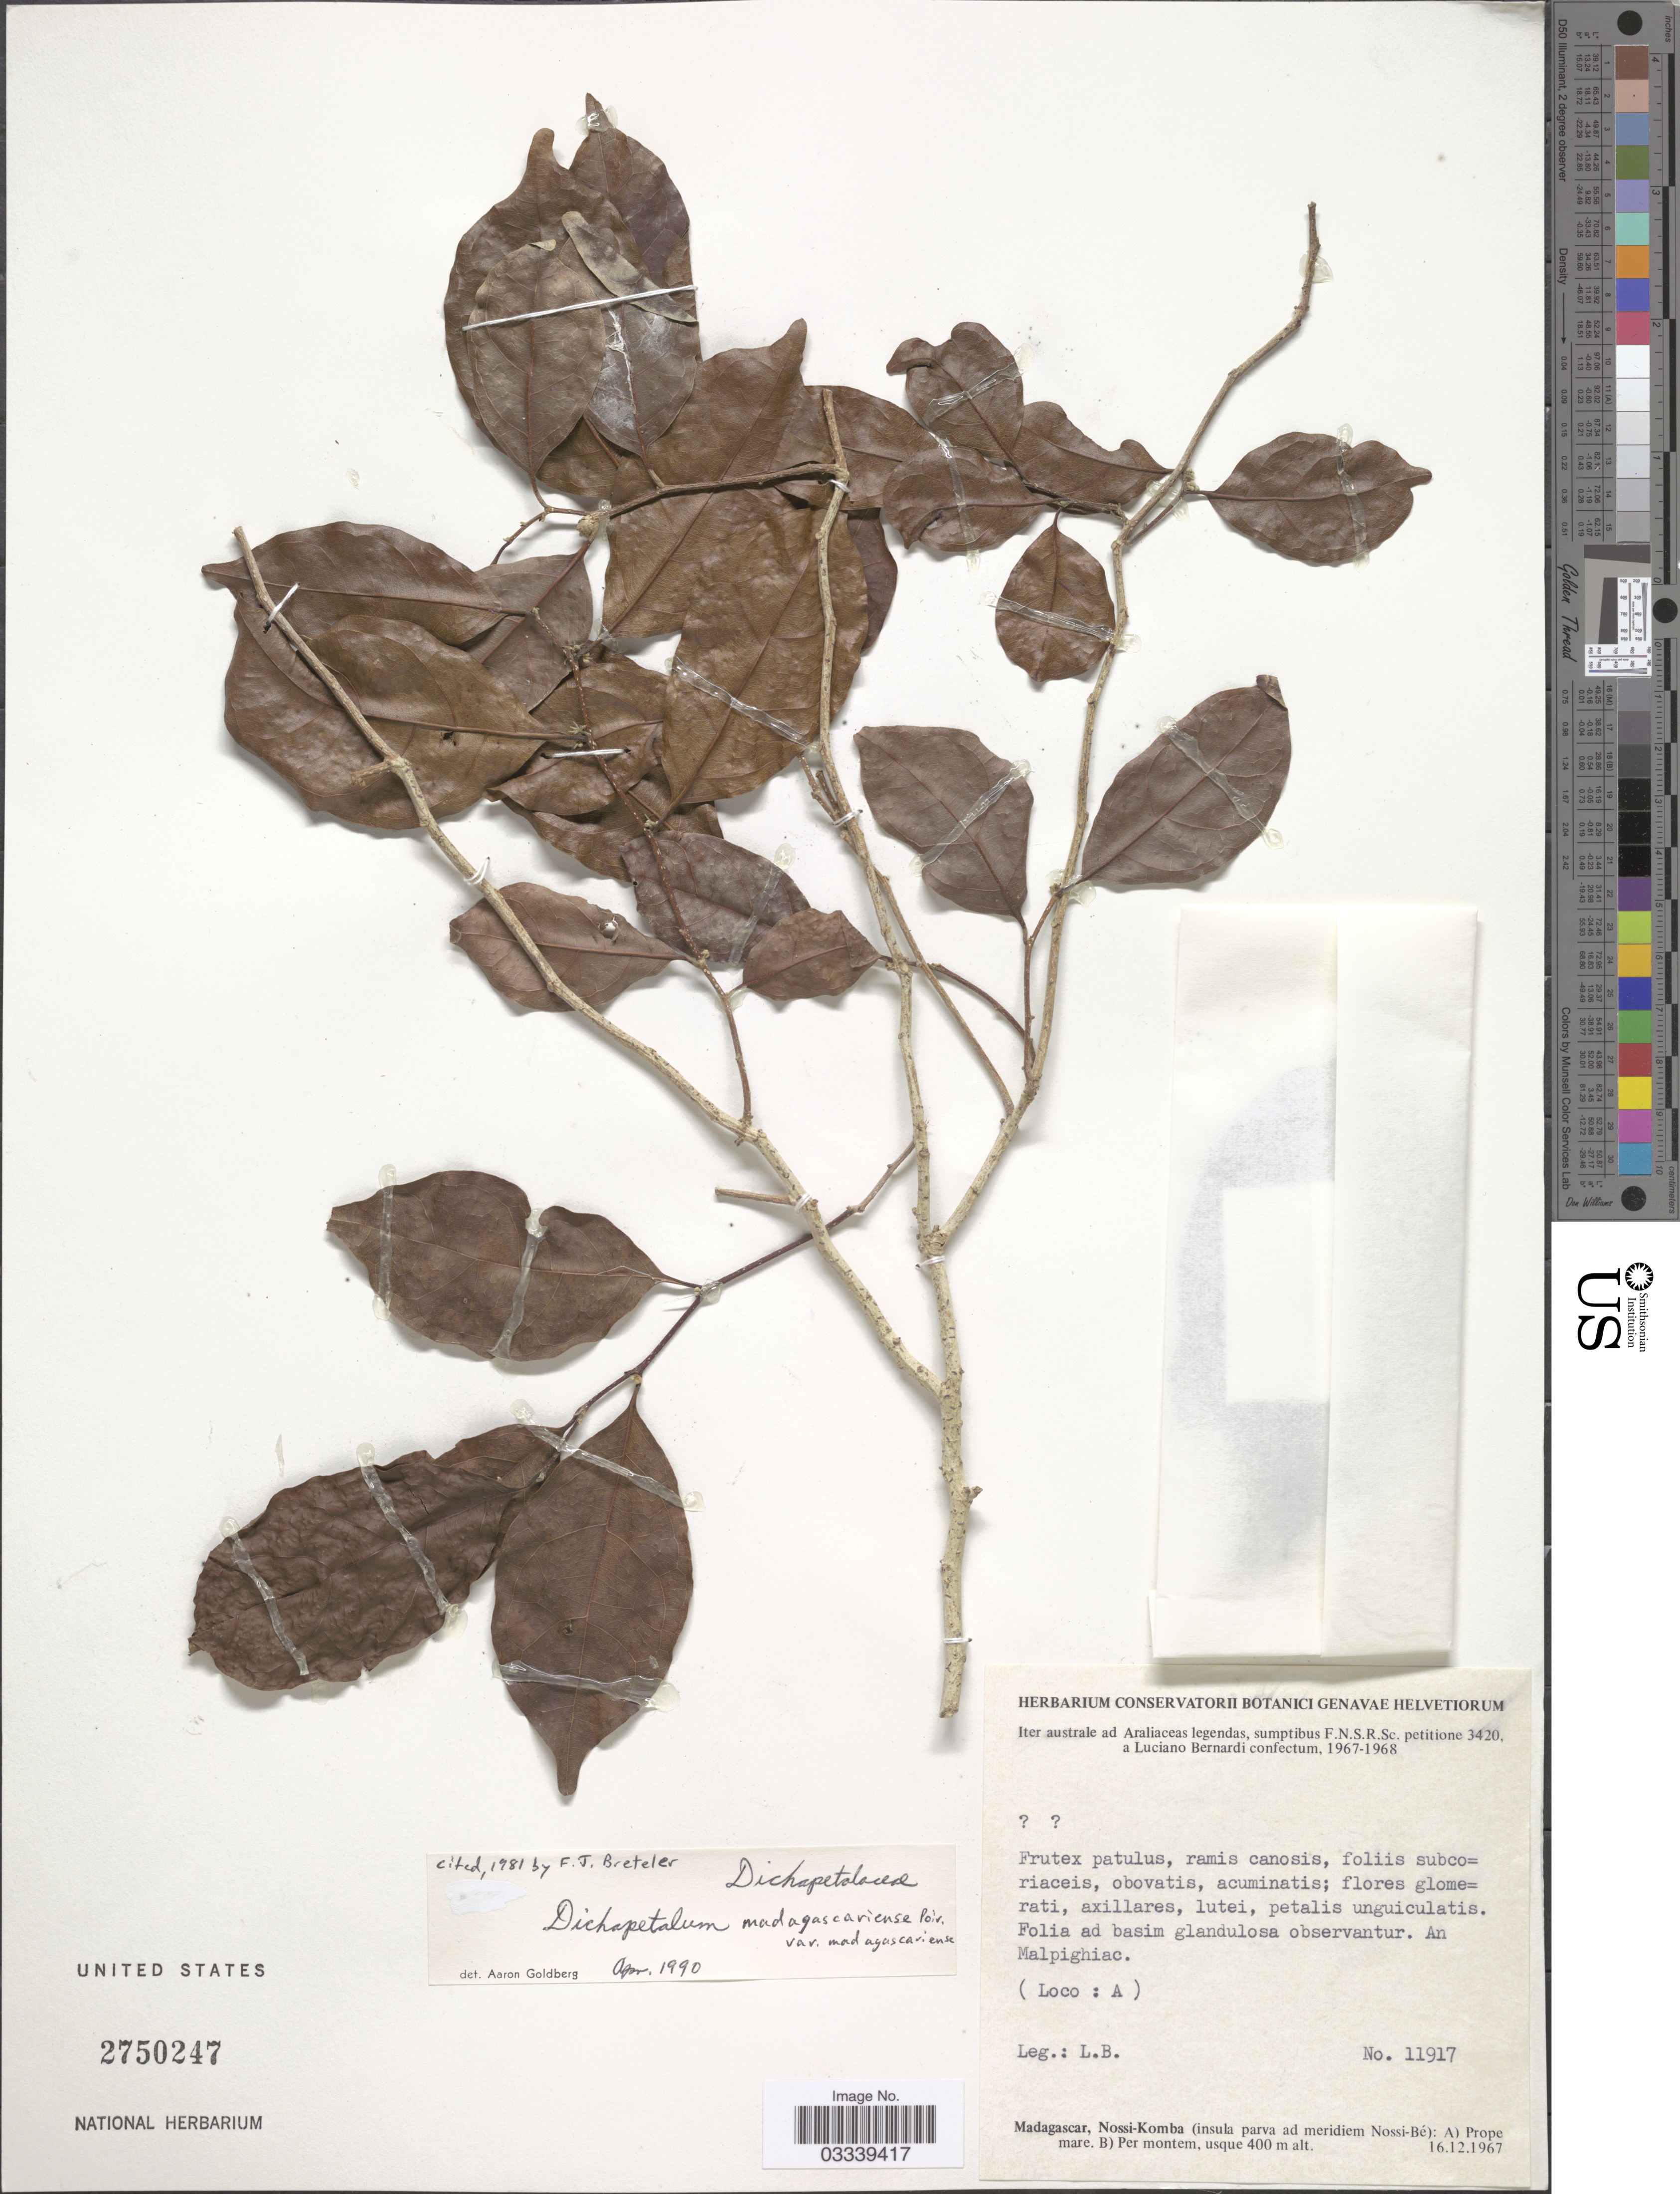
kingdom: Plantae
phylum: Tracheophyta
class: Magnoliopsida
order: Malpighiales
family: Dichapetalaceae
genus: Dichapetalum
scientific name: Dichapetalum madagascariense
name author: Poir.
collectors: L. Bernardi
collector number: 11917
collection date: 1967-12-16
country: Madagascar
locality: Nossi-Komba (insula parva ad meridiem Nossi-Bé): Prope mare.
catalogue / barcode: US 2750247